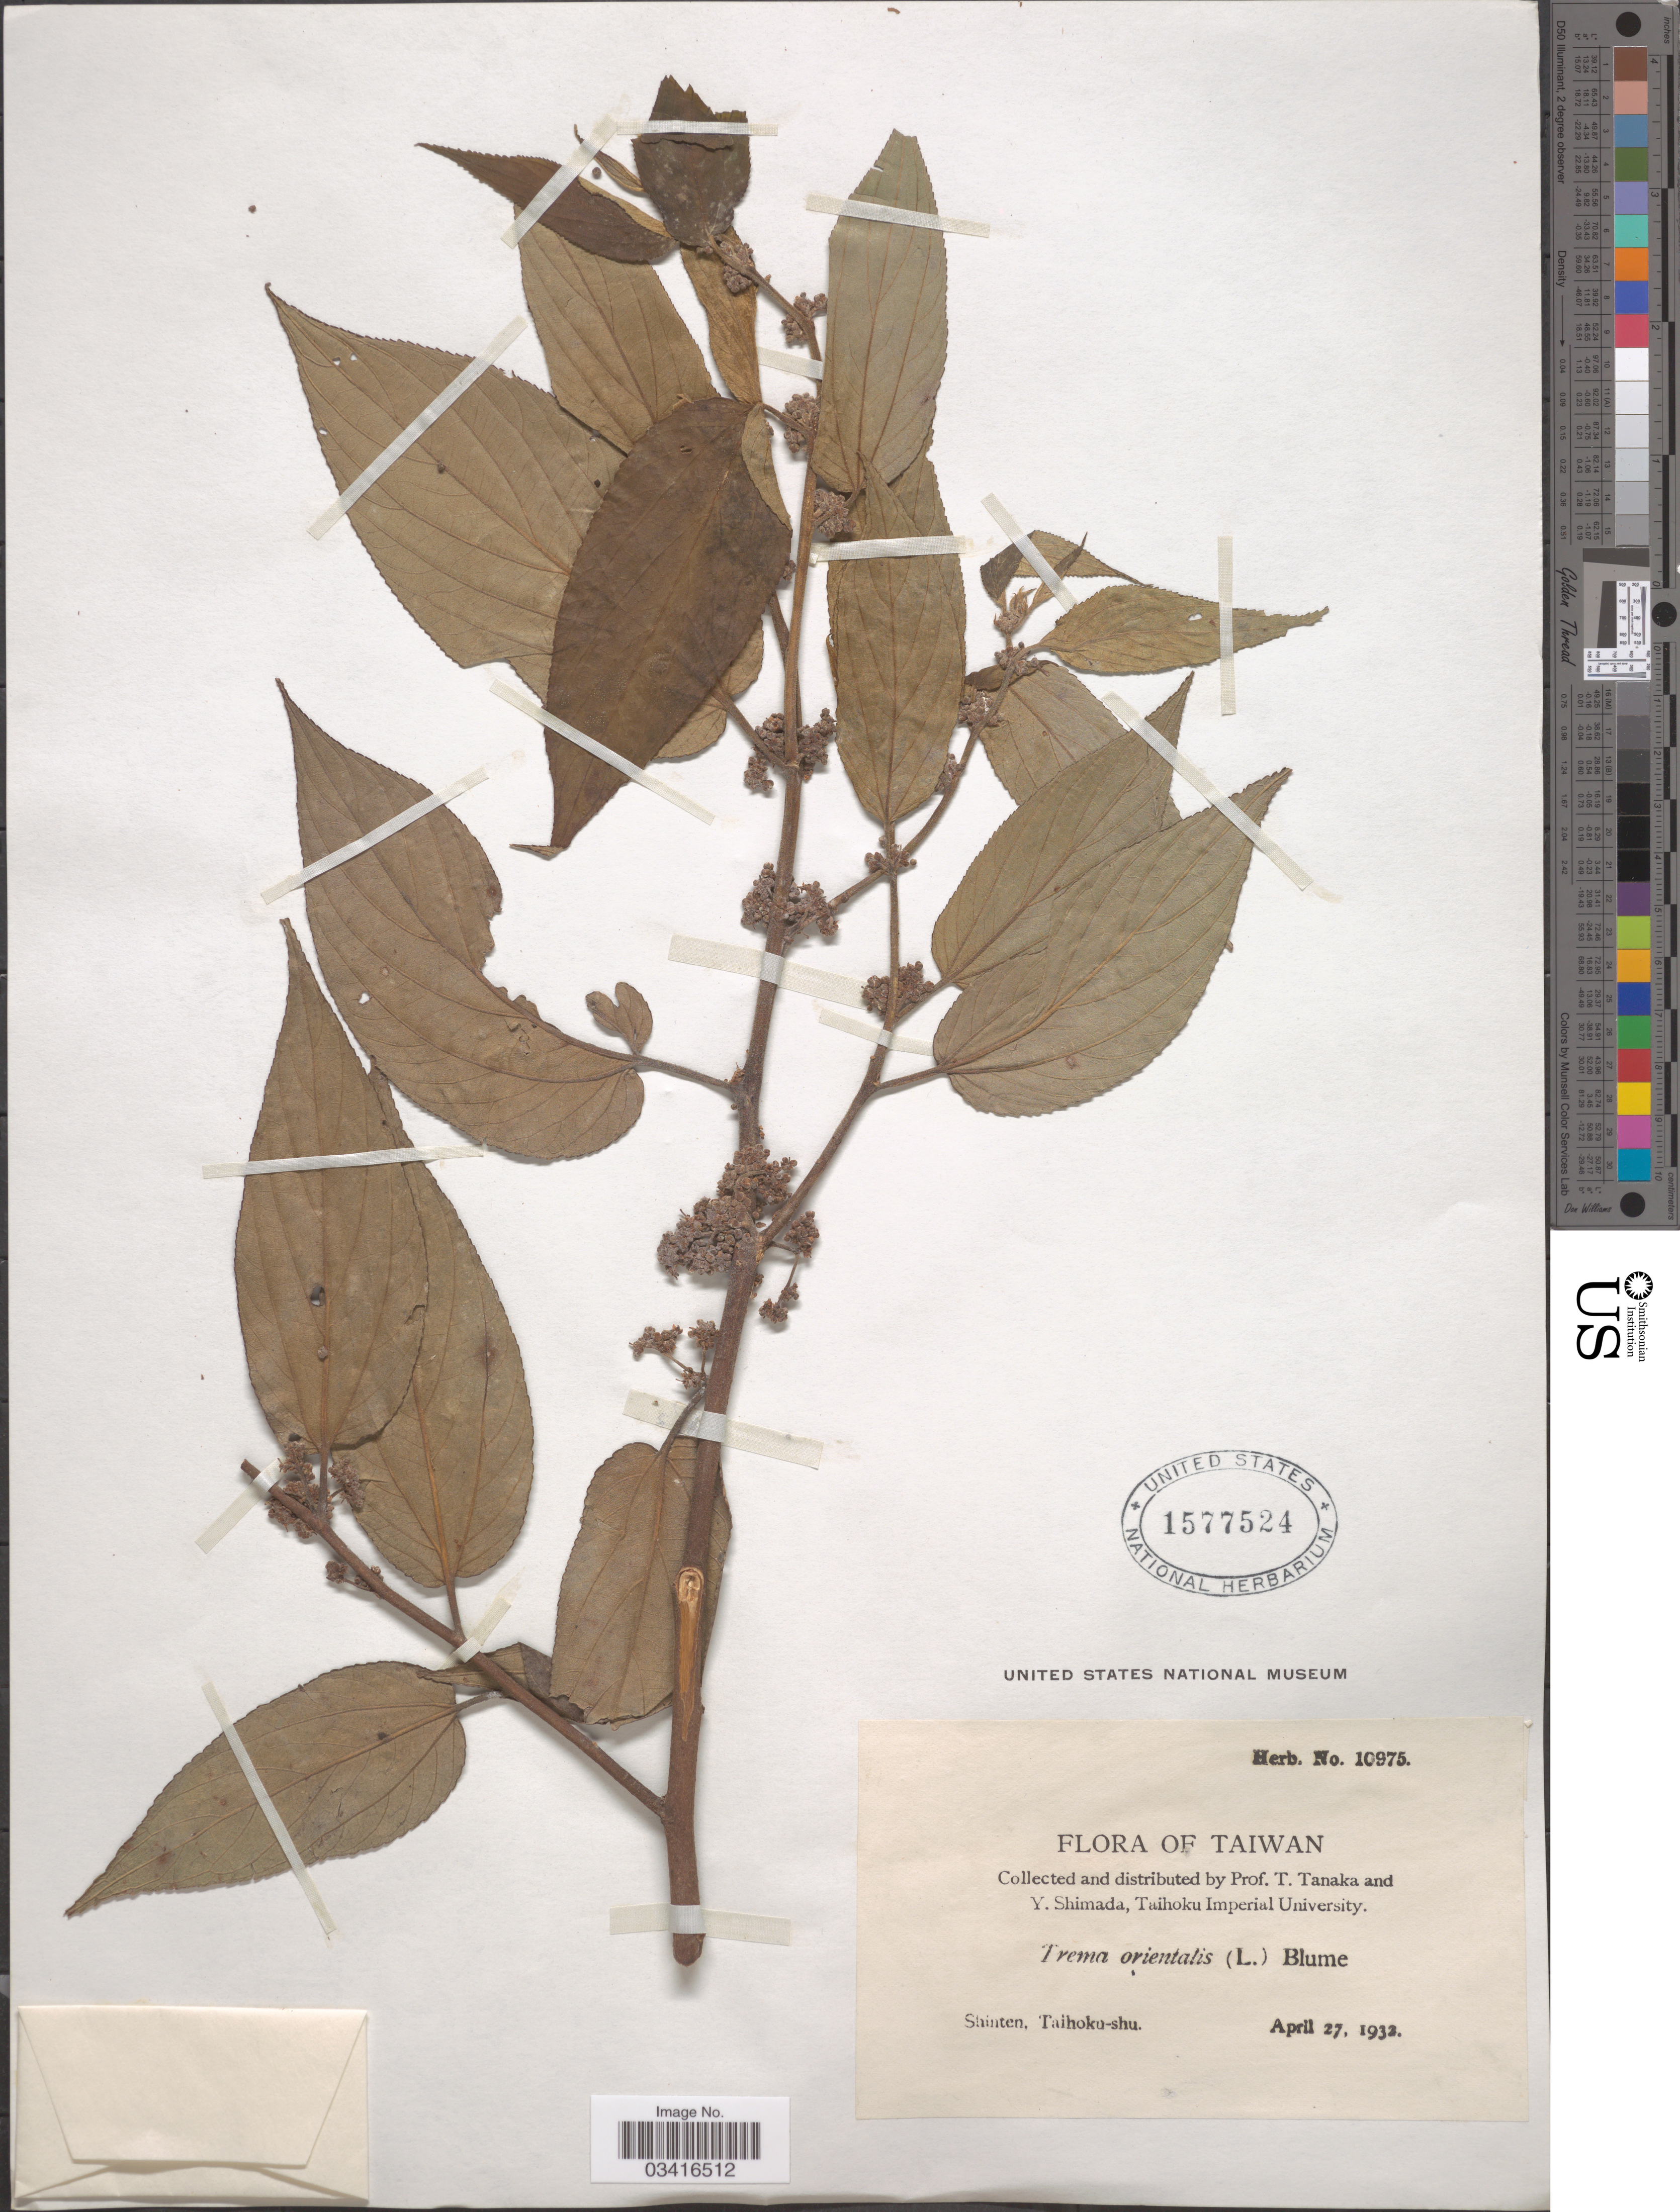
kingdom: Plantae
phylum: Tracheophyta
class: Magnoliopsida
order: Rosales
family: Cannabaceae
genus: Trema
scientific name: Trema orientale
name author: (L.) Blume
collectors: T. Tanaka & Y. Shimada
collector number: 10975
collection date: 1932-04-27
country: Taiwan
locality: Shinten, Taihoku-shu.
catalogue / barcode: US 1577524